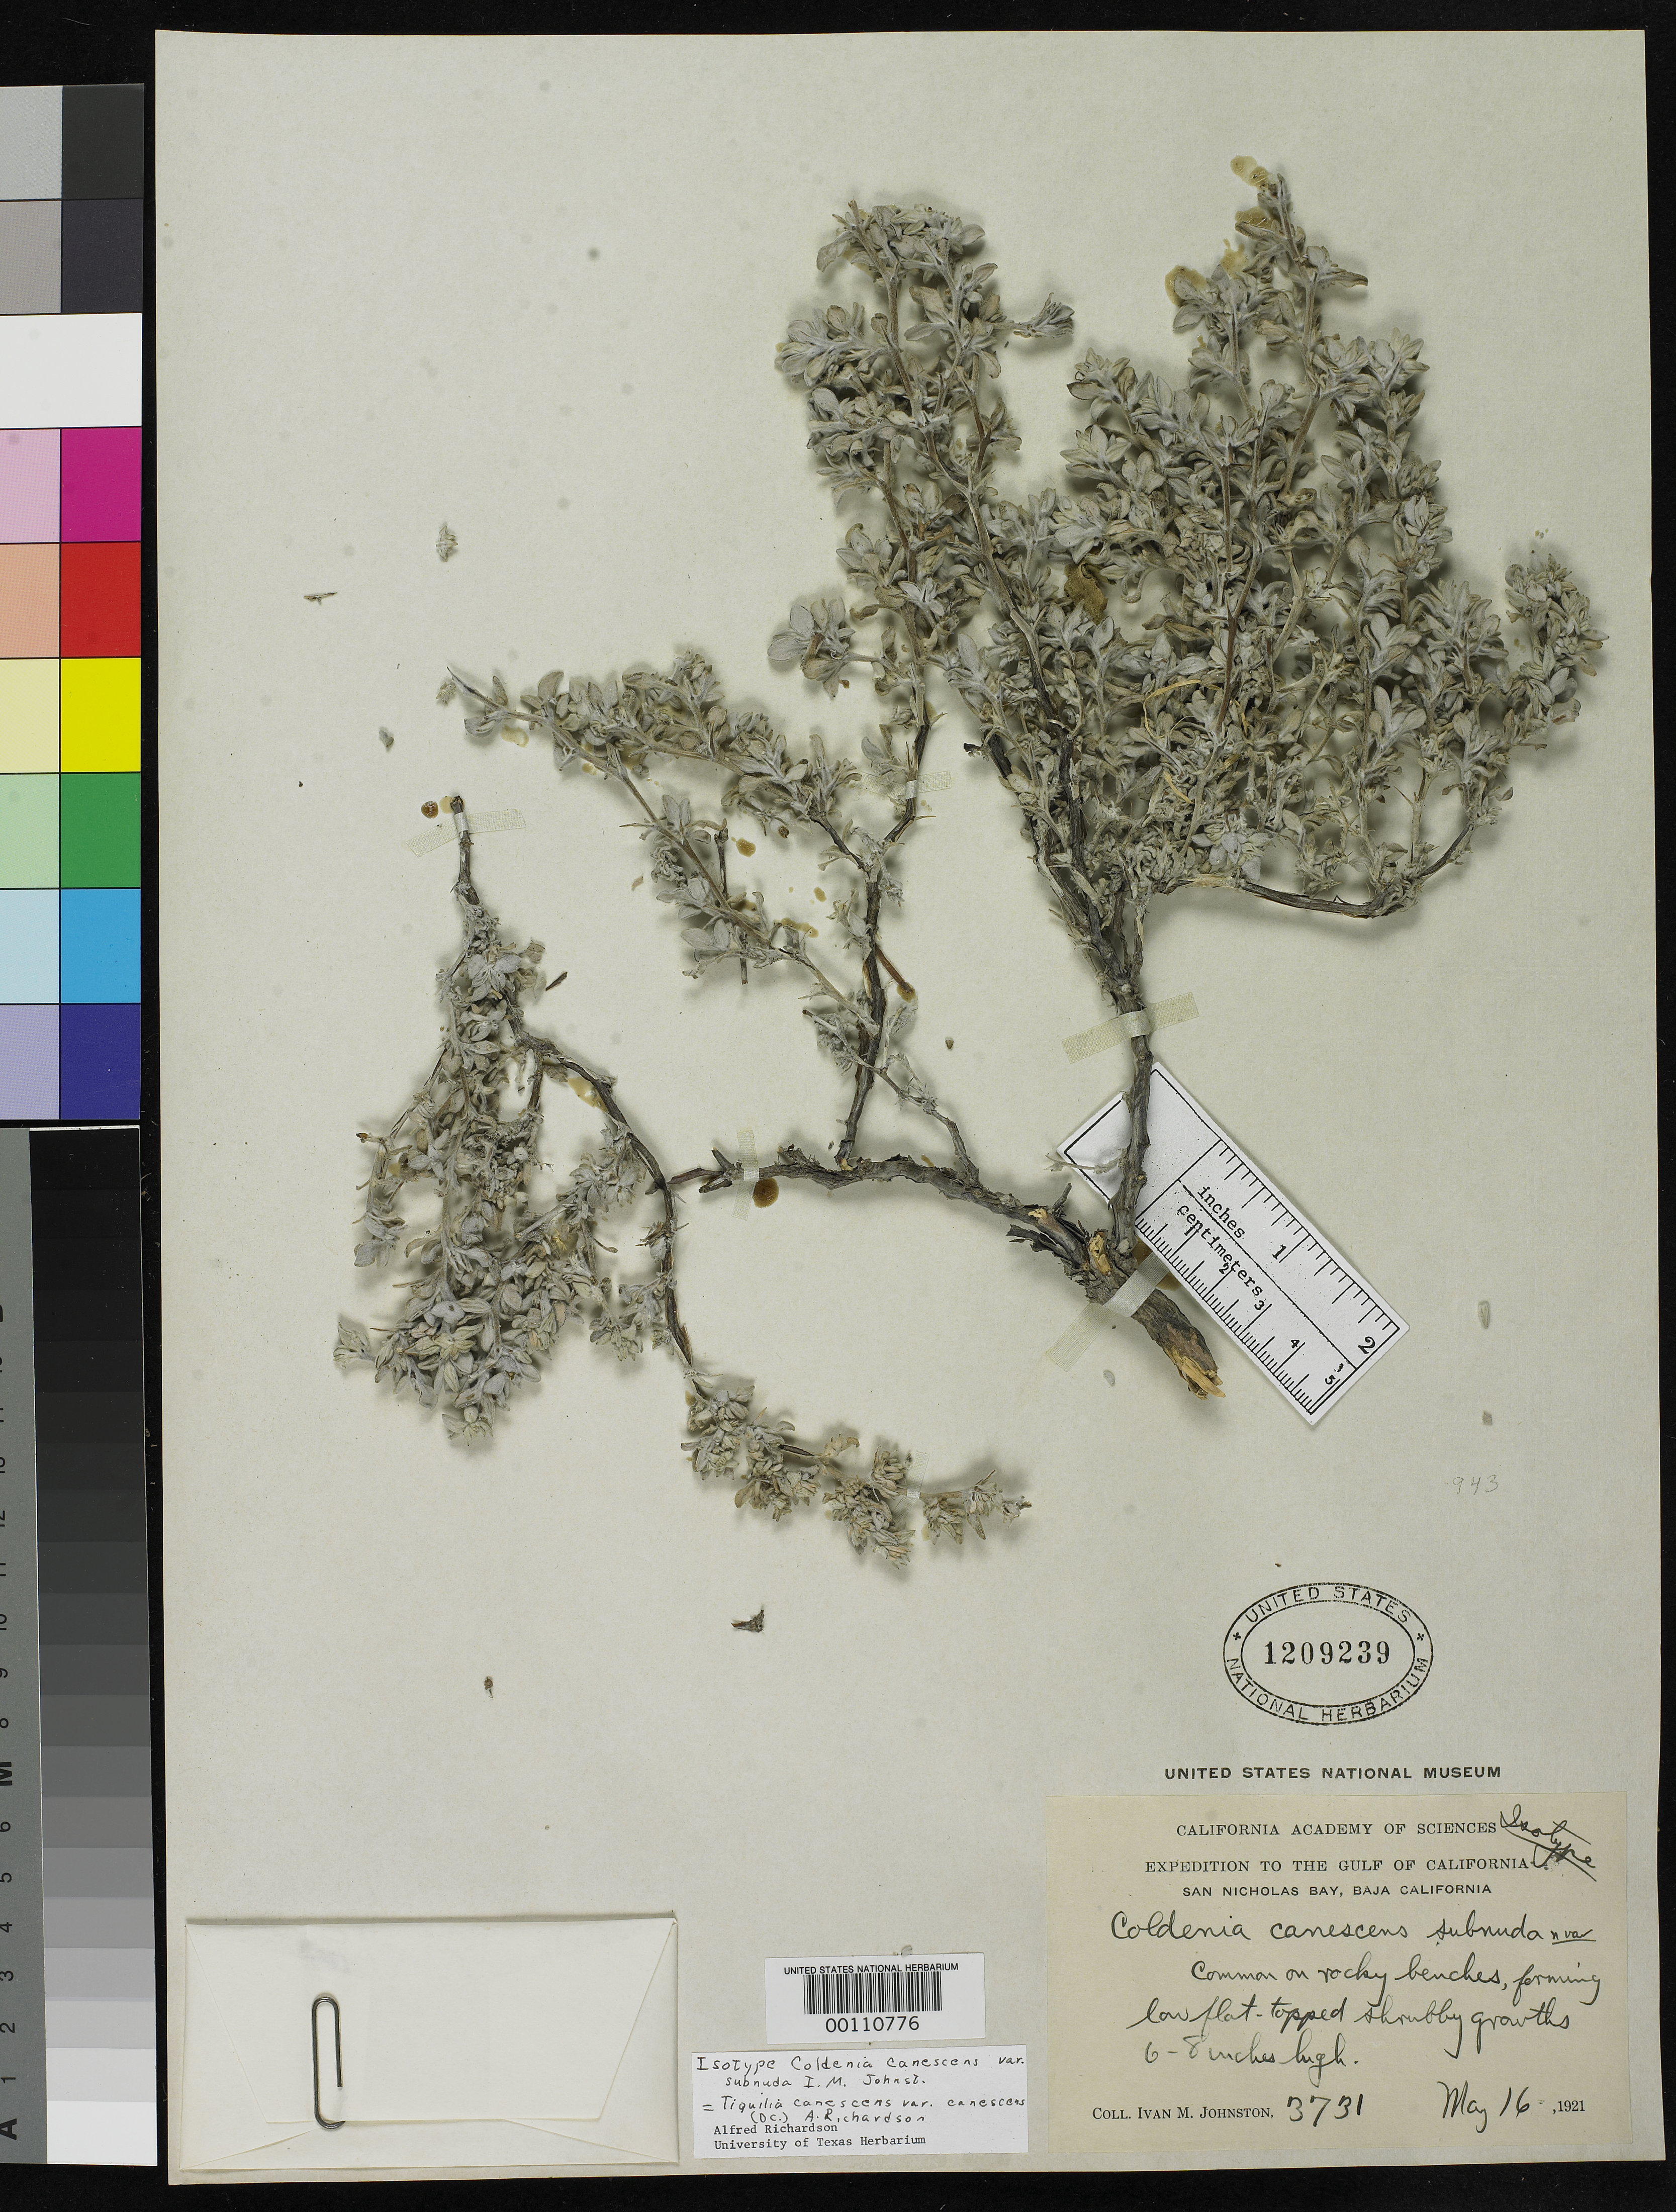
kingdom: Plantae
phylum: Tracheophyta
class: Magnoliopsida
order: Boraginales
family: Coldeniaceae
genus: Coldenia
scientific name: Coldenia canescens var. subnuda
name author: I.M. Johnst.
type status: Isotype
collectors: I.M. Johnston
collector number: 3731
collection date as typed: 16 May 1921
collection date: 1921-05-16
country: Mexico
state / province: Baja California Sur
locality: San Nicolas Bay.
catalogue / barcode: US 1209239